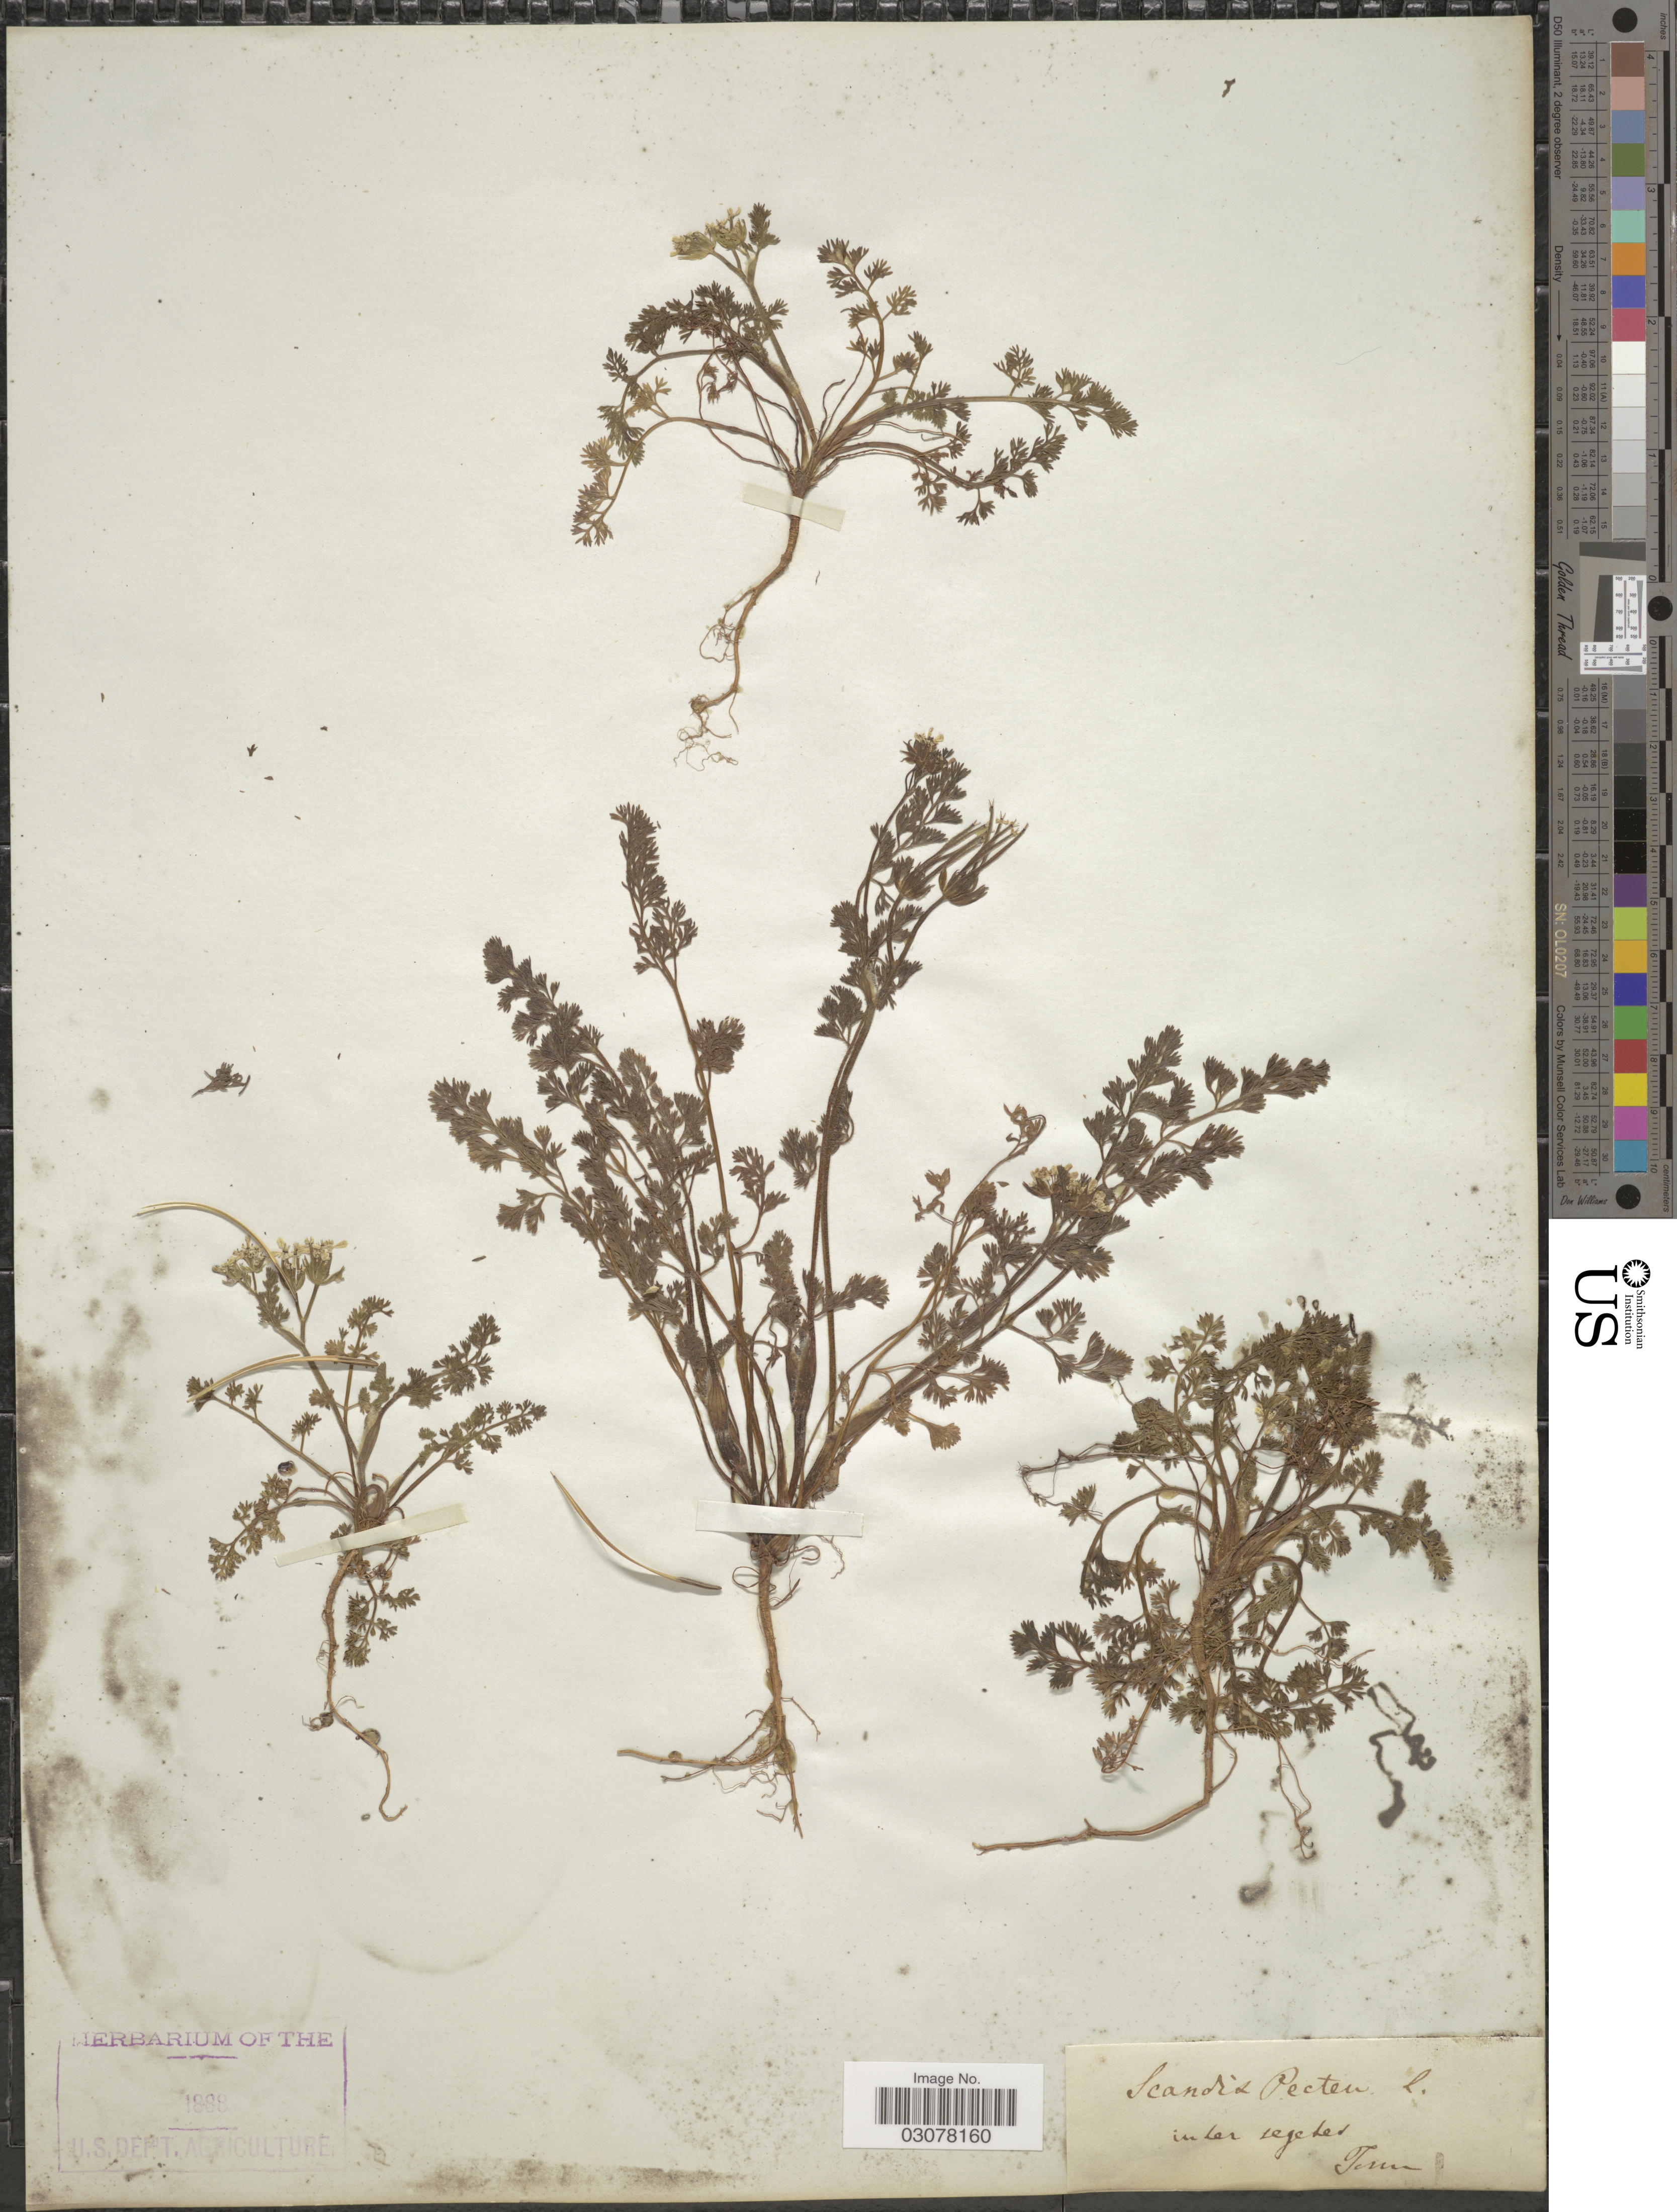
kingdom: Plantae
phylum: Tracheophyta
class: Magnoliopsida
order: Apiales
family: Apiaceae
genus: Scandix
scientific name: Scandix pecten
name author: Scop.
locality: Inter segetes.